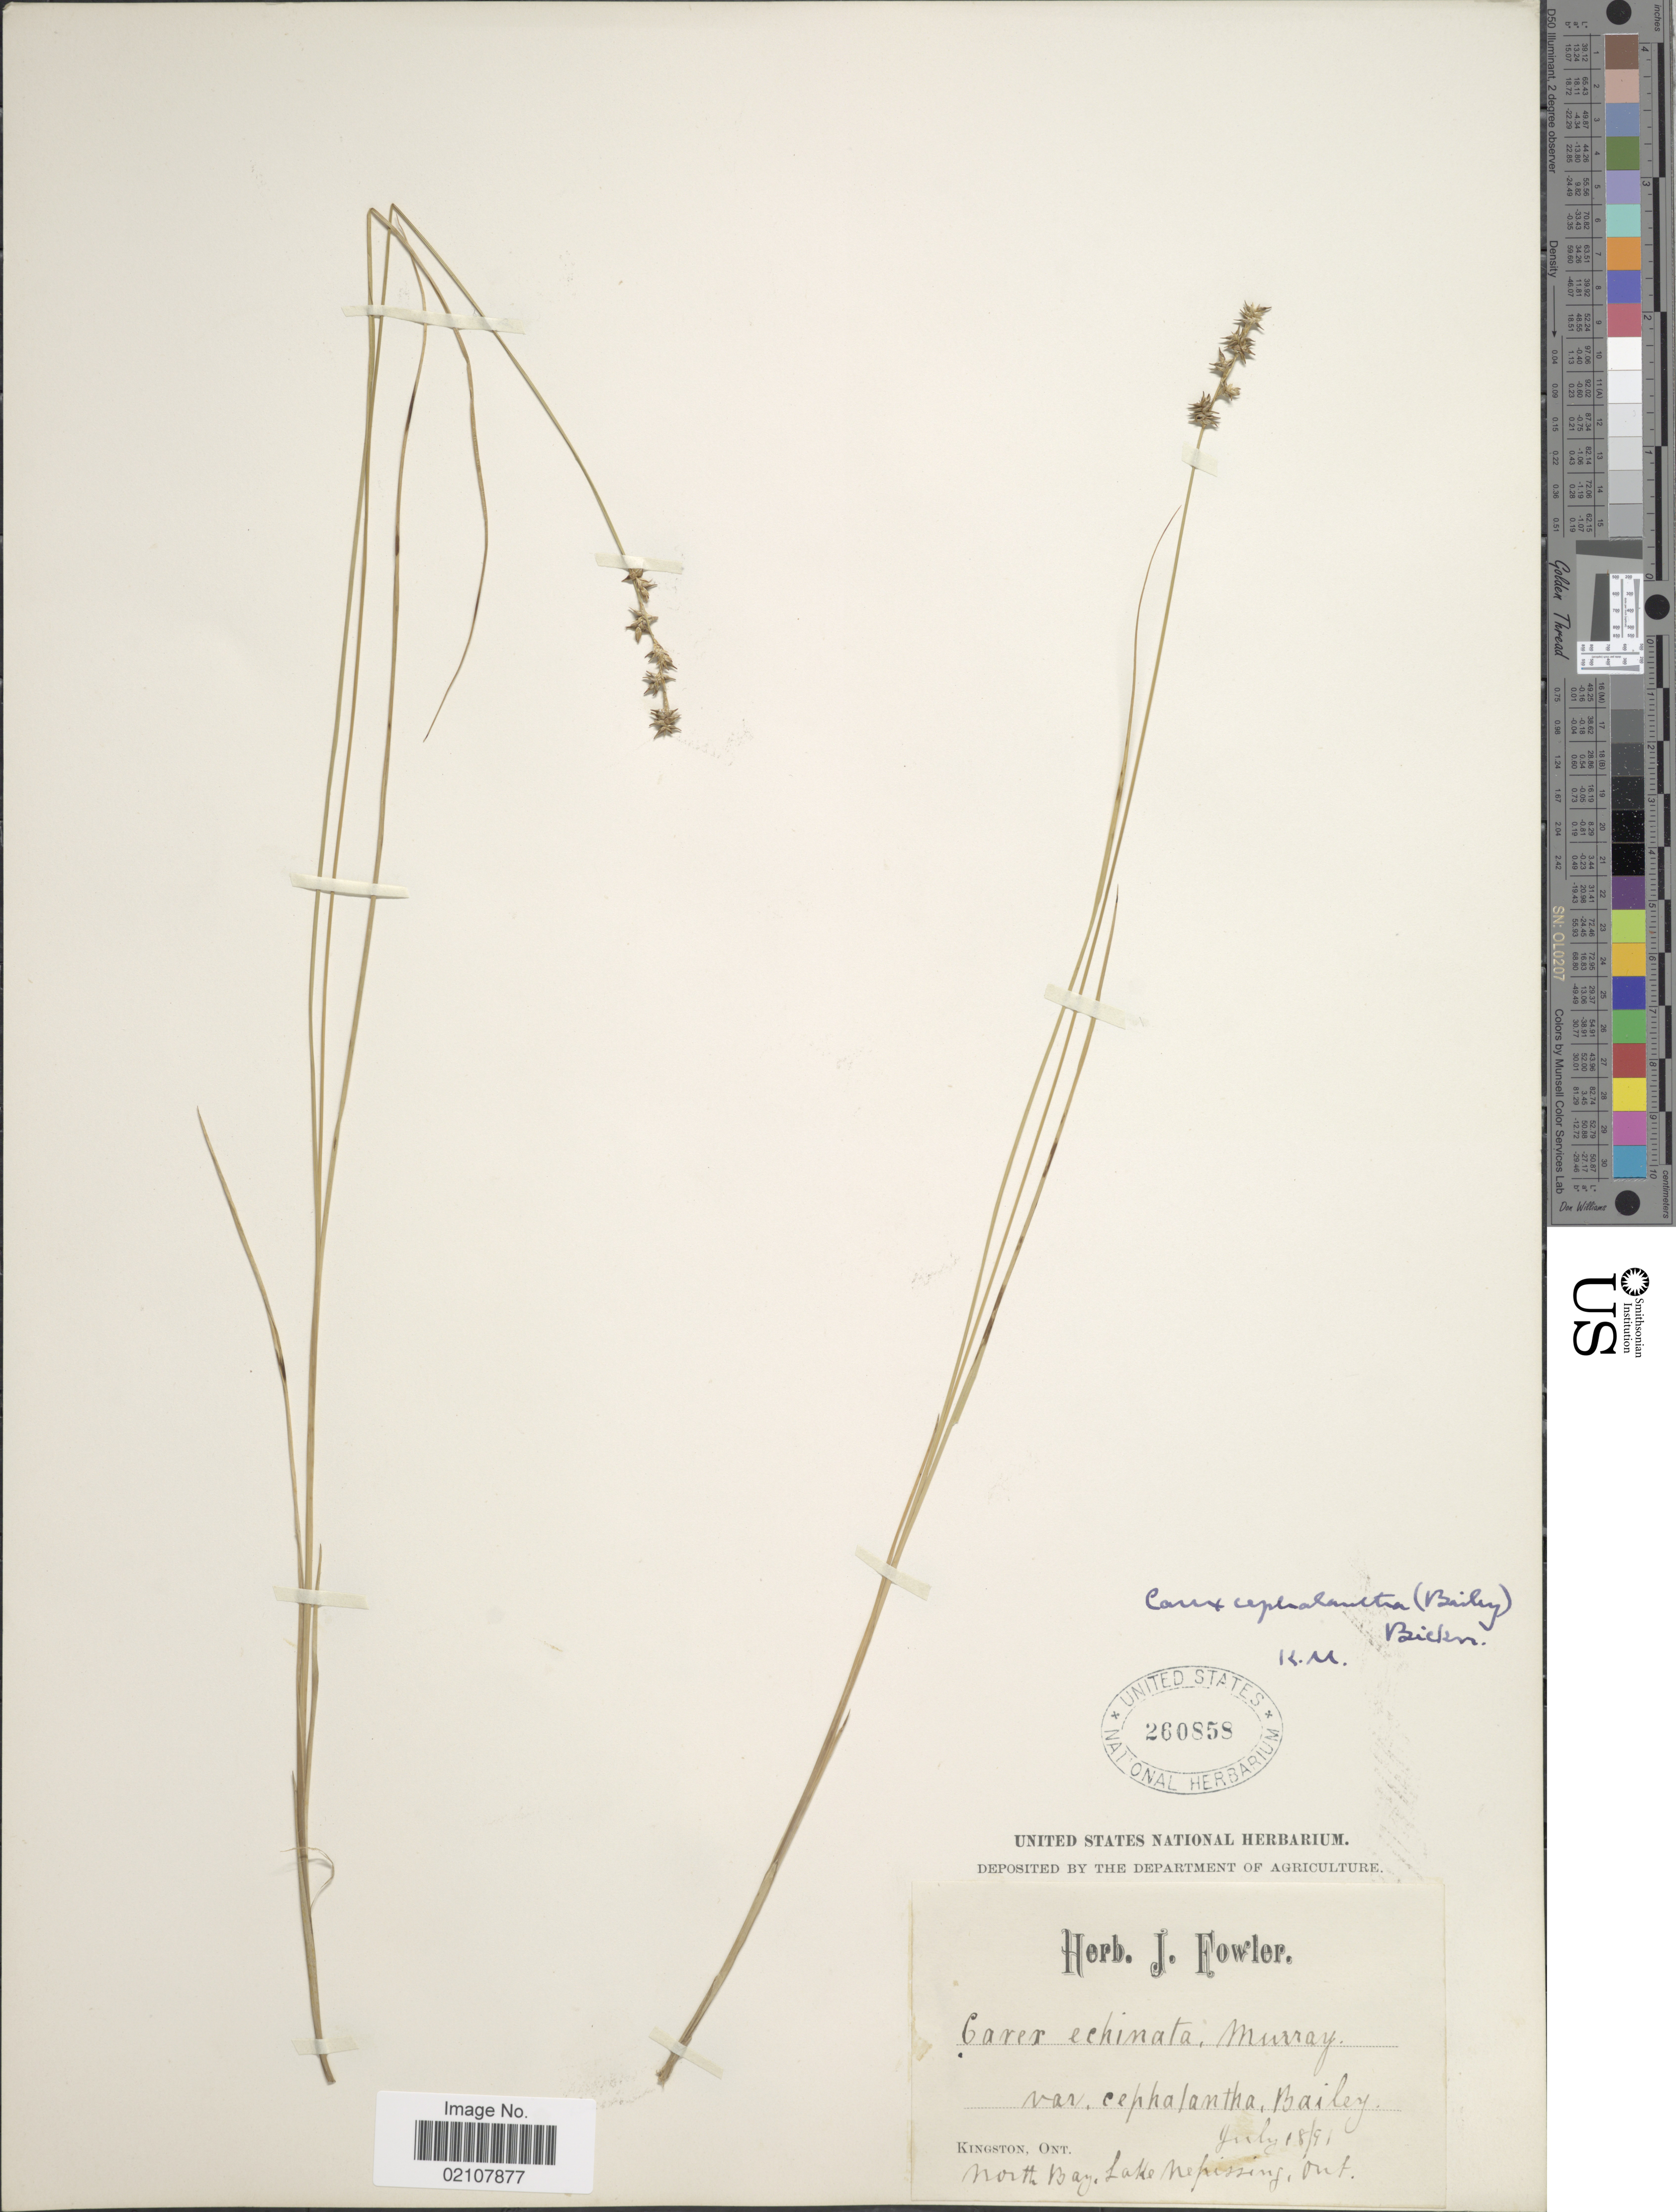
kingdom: Plantae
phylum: Tracheophyta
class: Liliopsida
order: Poales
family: Cyperaceae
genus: Carex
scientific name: Carex echinata subsp. echinata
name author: Murray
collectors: ex herb. J. Fowler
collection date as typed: Transcribed d/m/y: 18/7/91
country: Canada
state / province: Ontario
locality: North Bay, Lake Nepissing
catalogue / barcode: US 260858